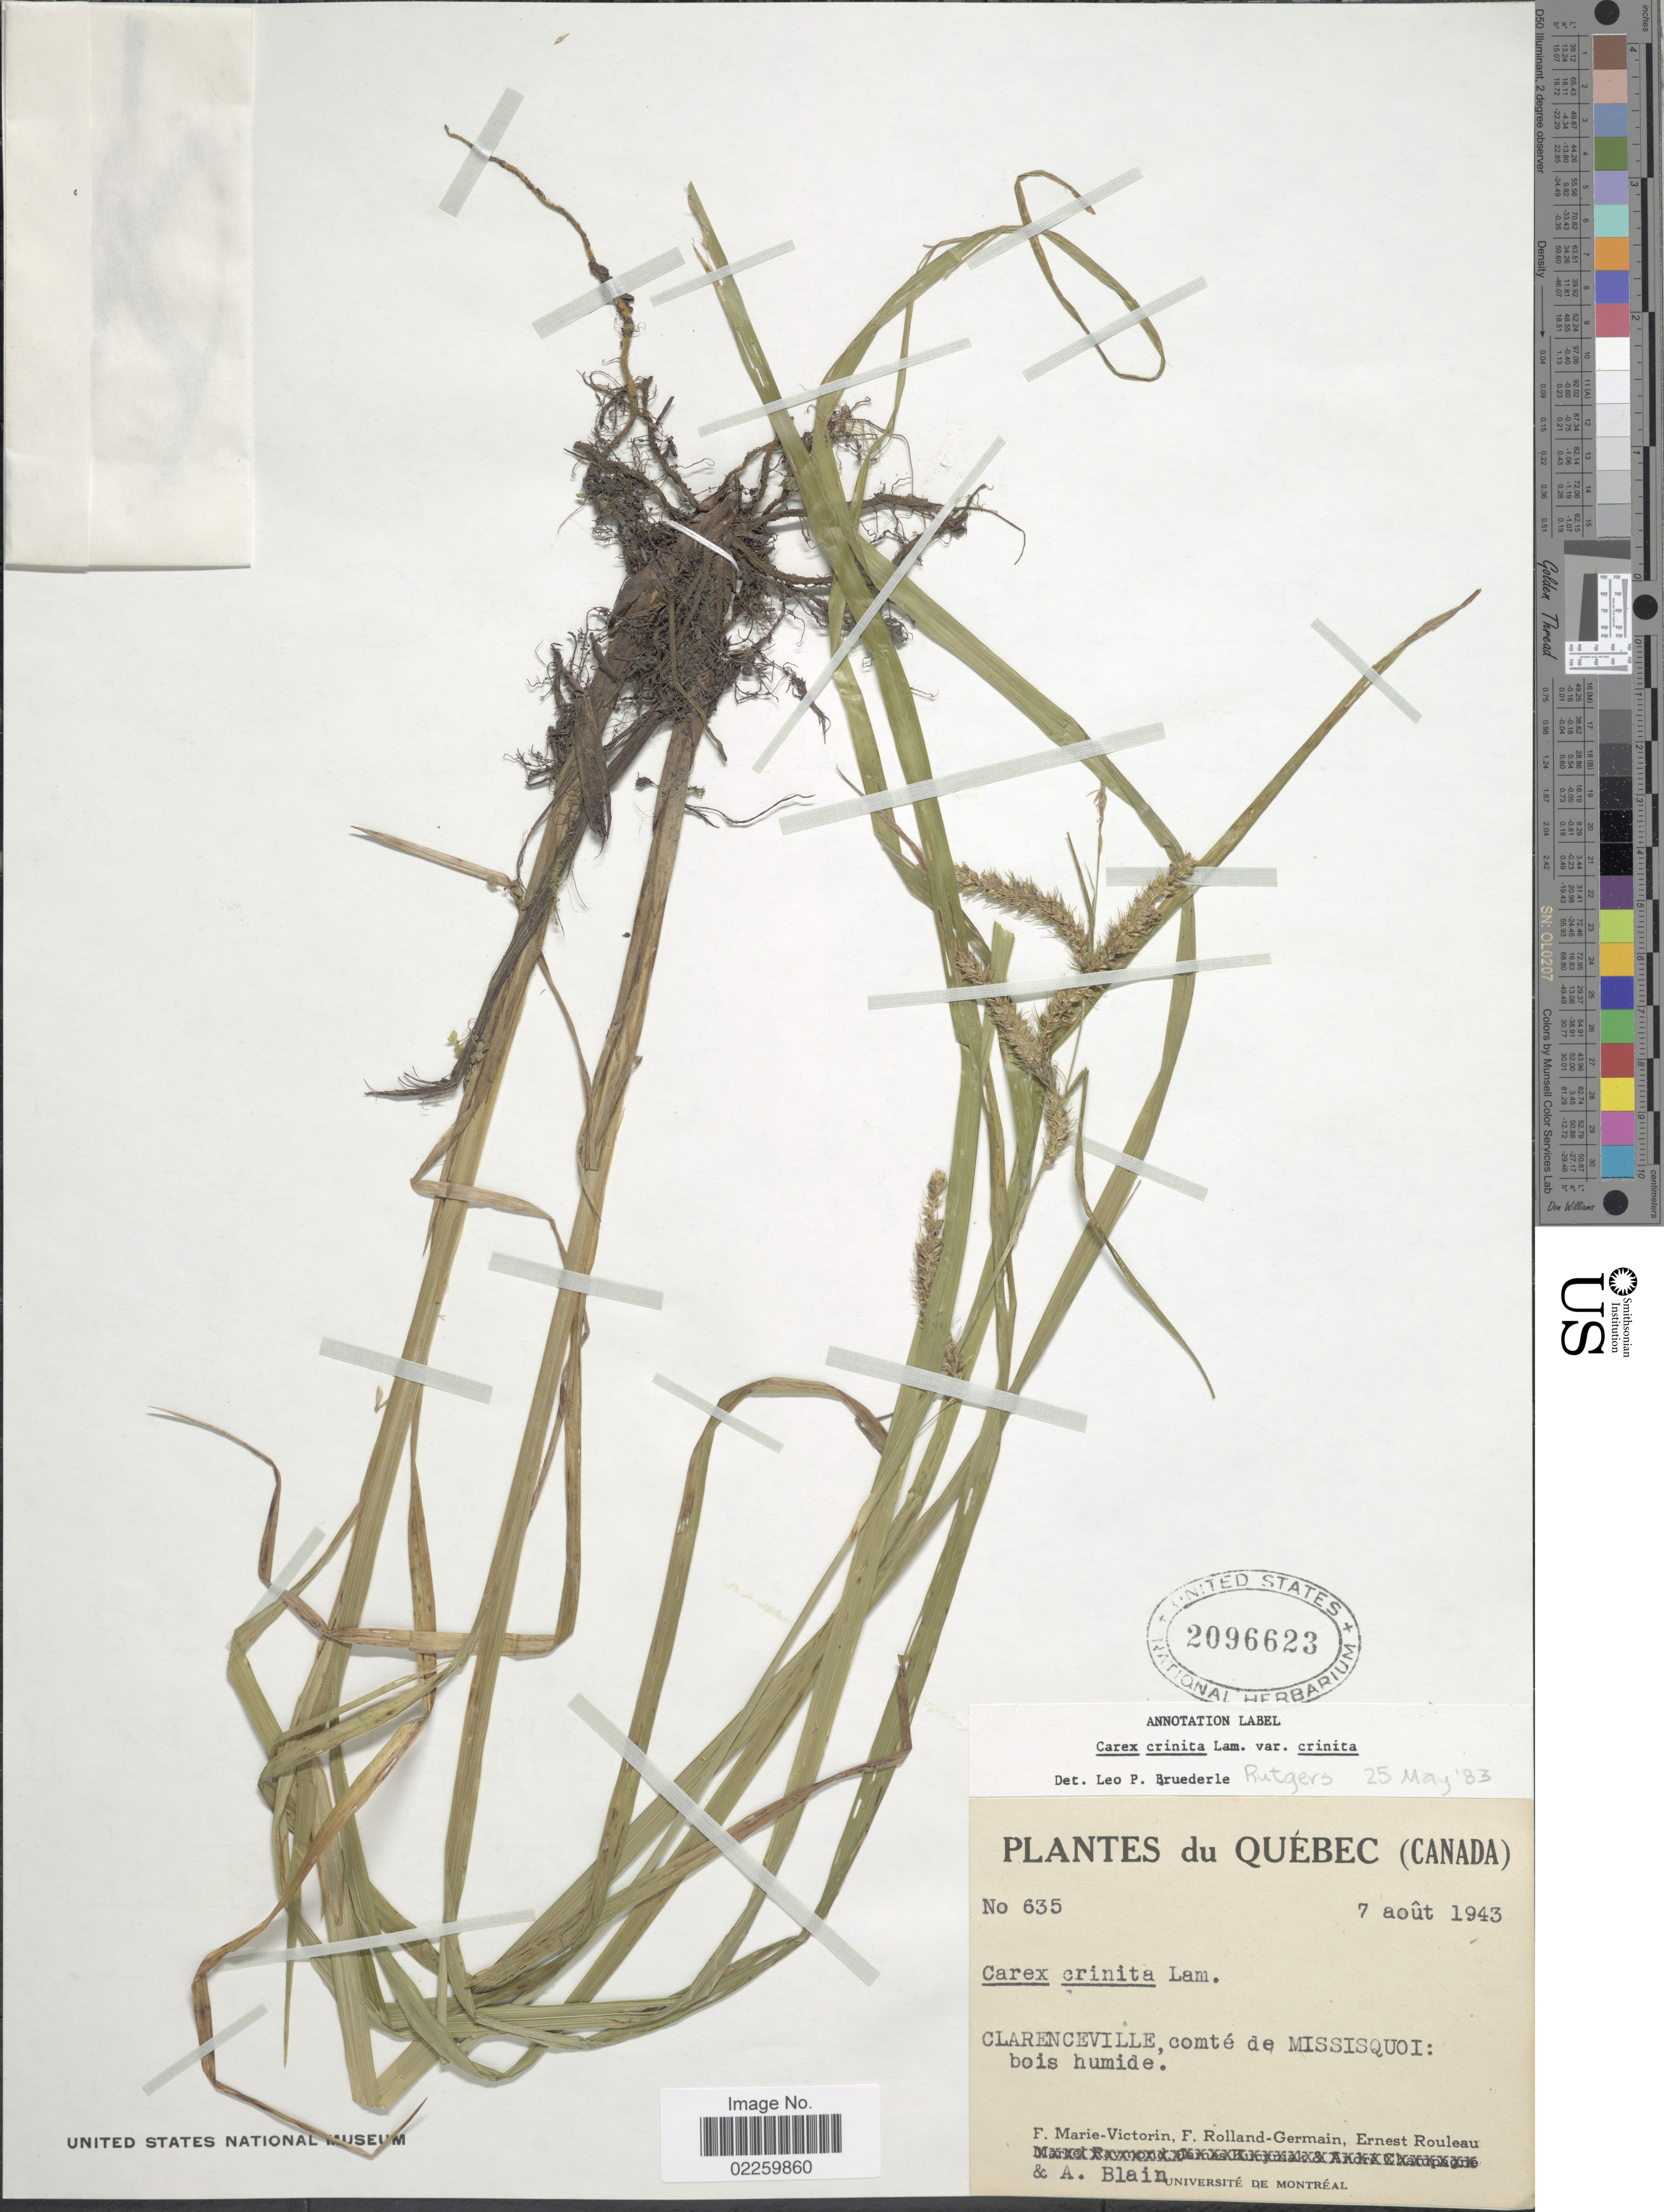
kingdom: Plantae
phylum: Tracheophyta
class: Liliopsida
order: Poales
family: Cyperaceae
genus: Carex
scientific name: Carex crinita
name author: Lam.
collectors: F. Marie-Victorin, Rolland-Germain, J. Rouleau & A. Blain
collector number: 635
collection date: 1943-08-07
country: Canada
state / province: Quebec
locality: Clarenceville comte de Missisiquoi: bois humide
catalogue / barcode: US 2096623